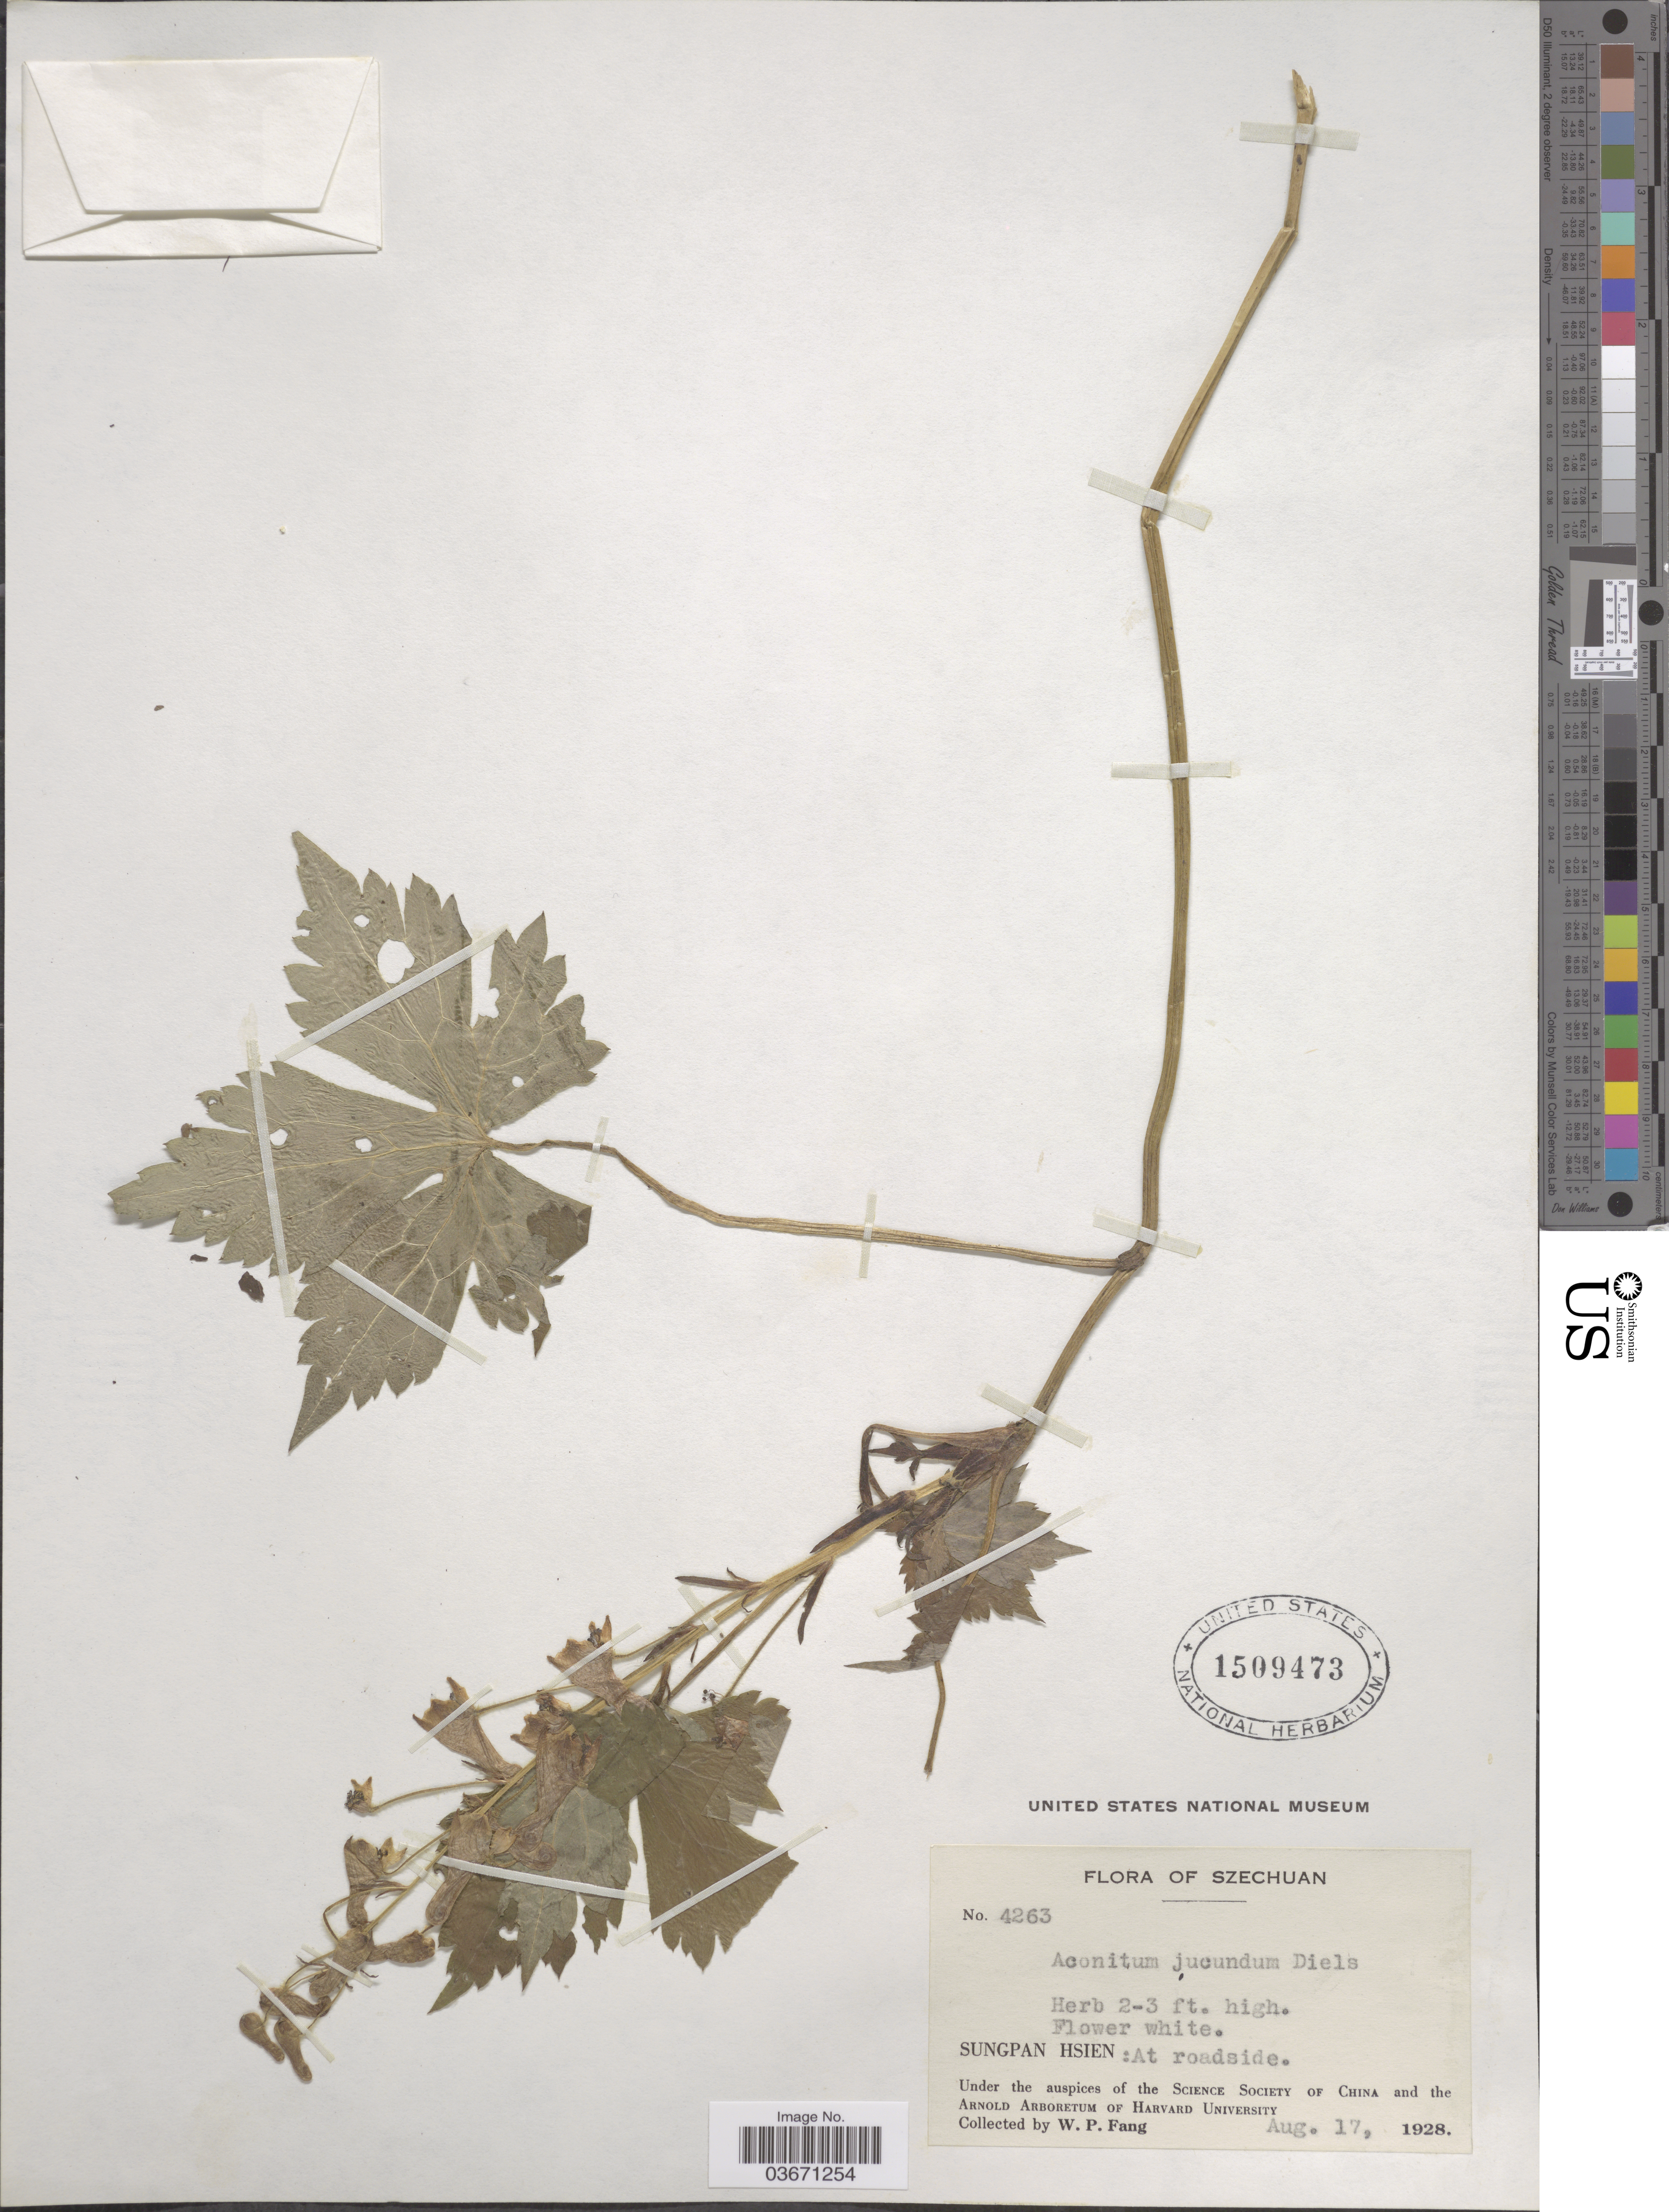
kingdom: Plantae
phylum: Tracheophyta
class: Magnoliopsida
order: Ranunculales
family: Ranunculaceae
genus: Aconitum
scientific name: Aconitum jucundum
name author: Diels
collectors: W. P. Fang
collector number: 4263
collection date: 1928-08-17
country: China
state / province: Sichuan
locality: Sungpan Hsien: At roadside.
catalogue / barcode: US 1509473